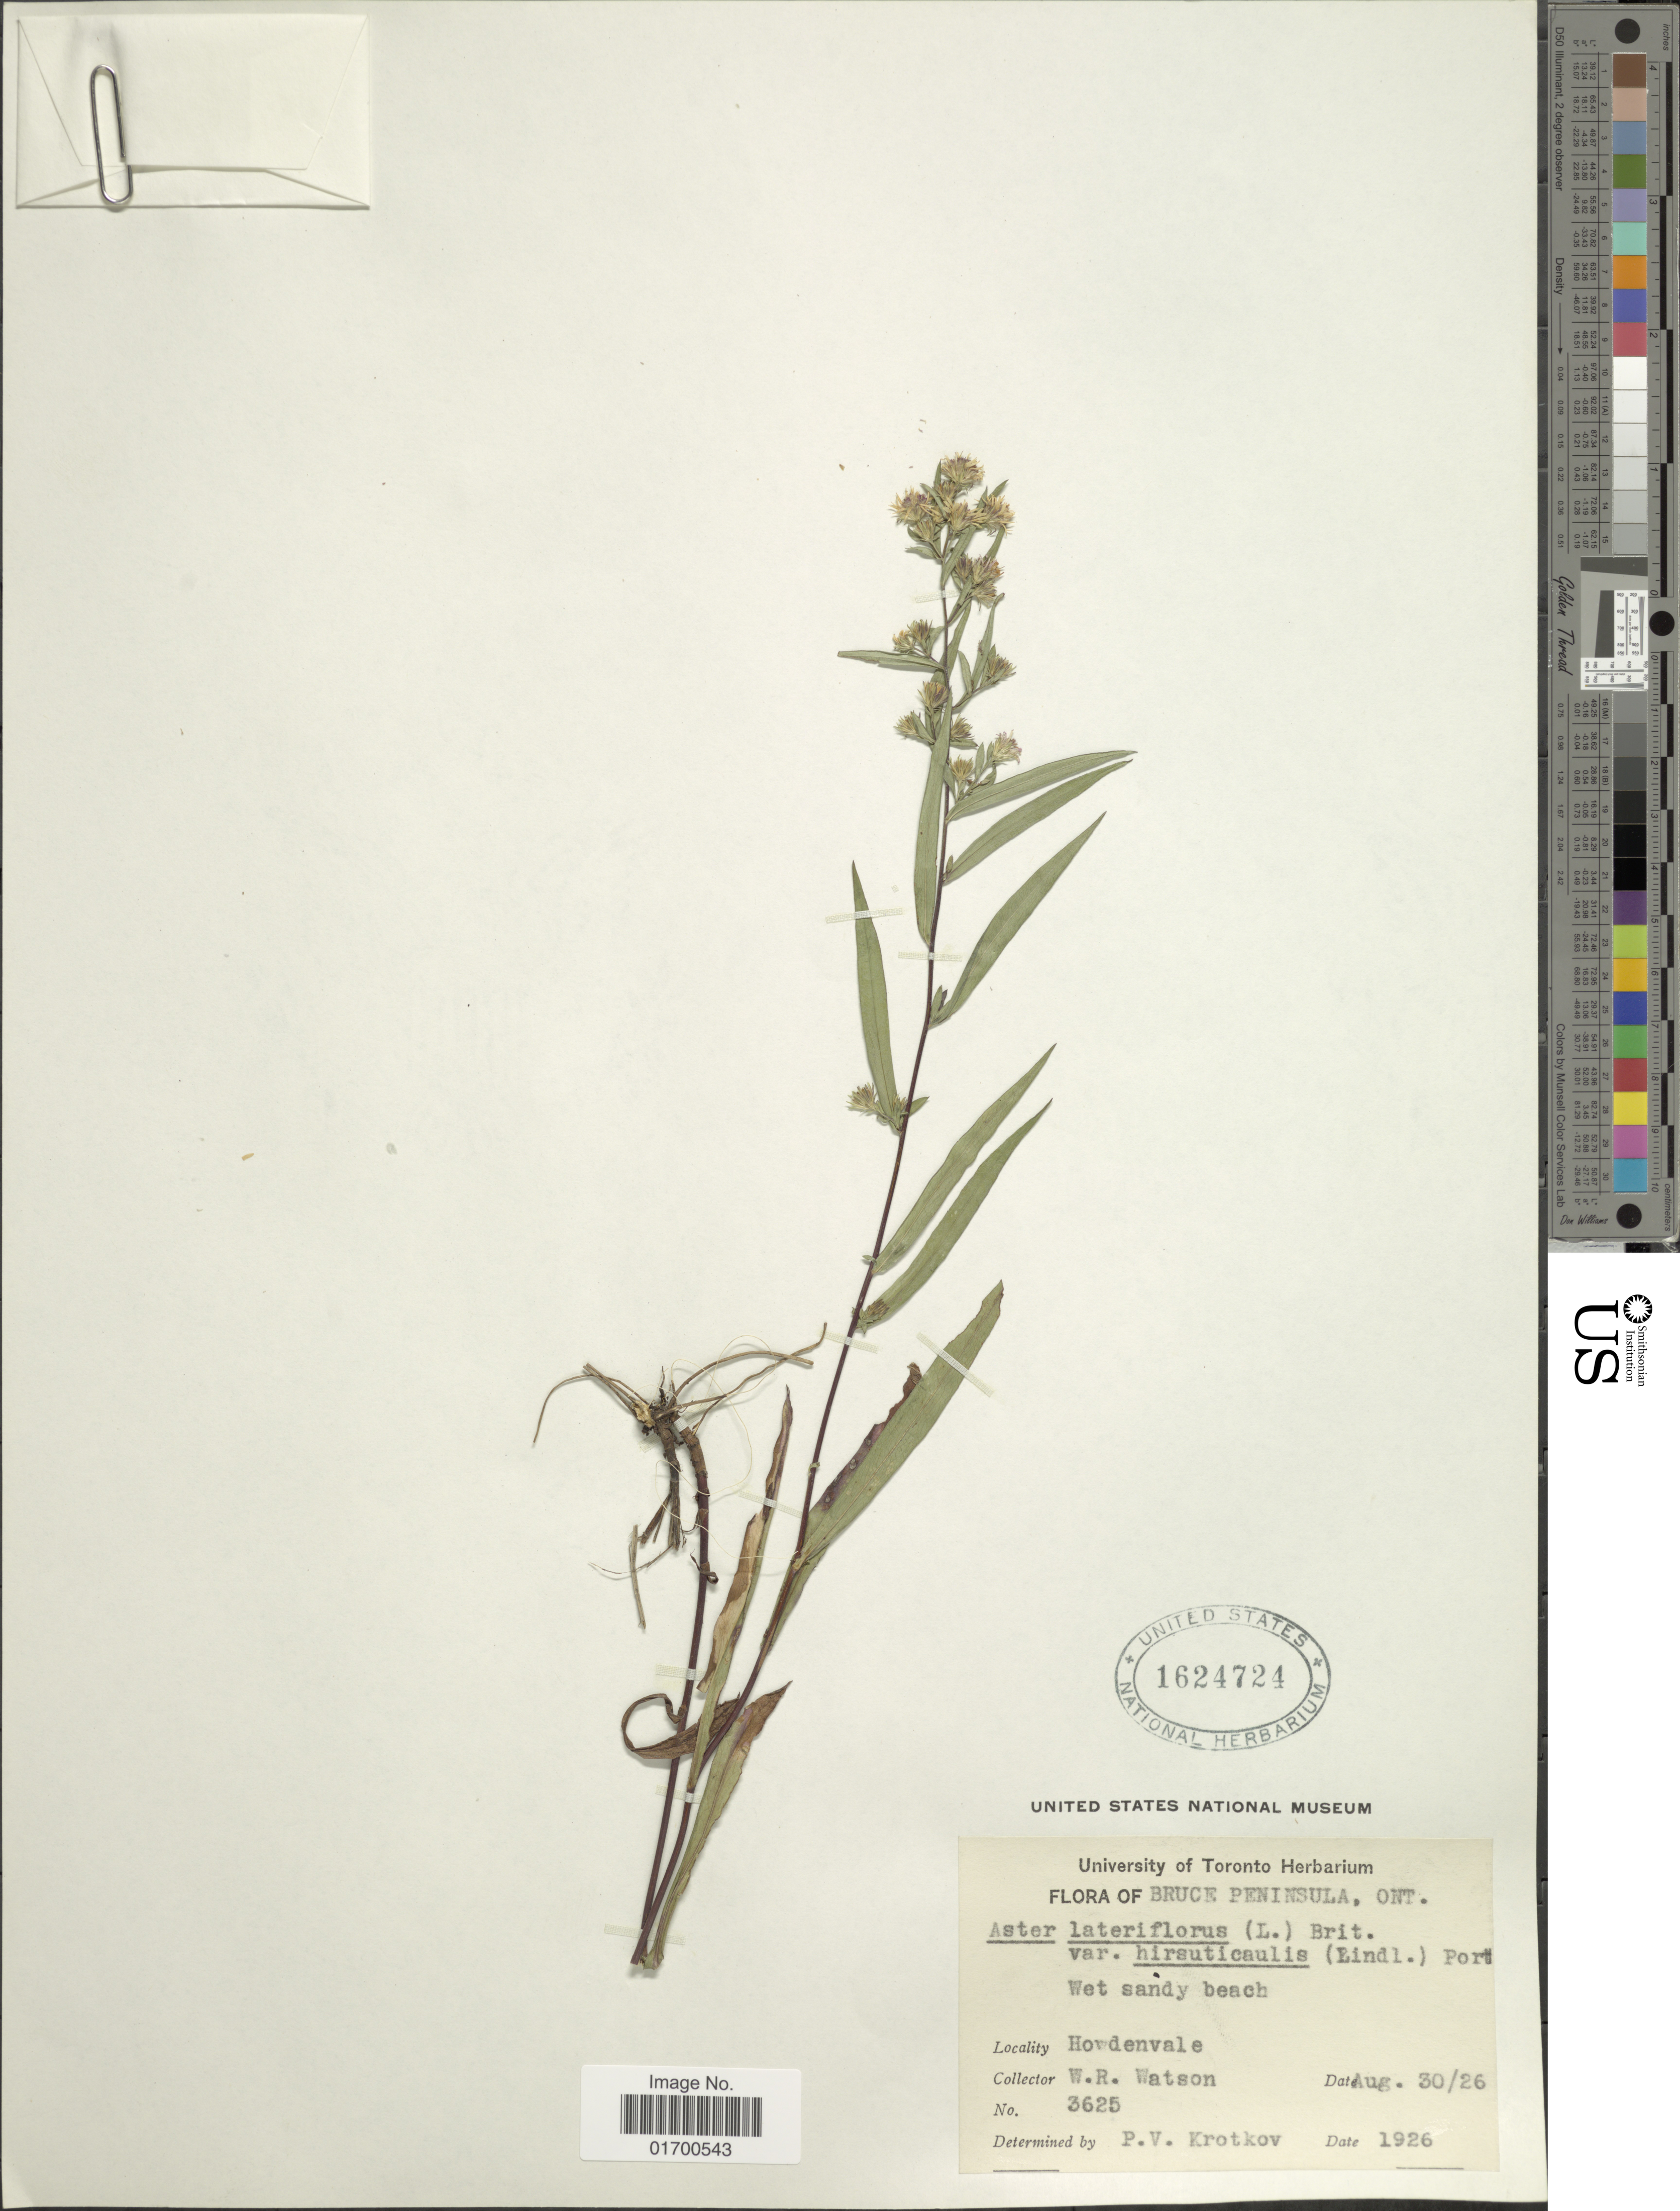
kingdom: Plantae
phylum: Tracheophyta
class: Magnoliopsida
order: Asterales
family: Asteraceae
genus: Symphyotrichum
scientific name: Symphyotrichum lateriflorum var. hirsuticaule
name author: (DC.) G.L. Nesom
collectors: W. R. Watson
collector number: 3625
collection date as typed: Transcribed d/m/y: 30/8/26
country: Canada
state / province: Ontario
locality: Bruce Peninsula, Ont., Wet Sandy beach, Howdenvale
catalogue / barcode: US 1624724